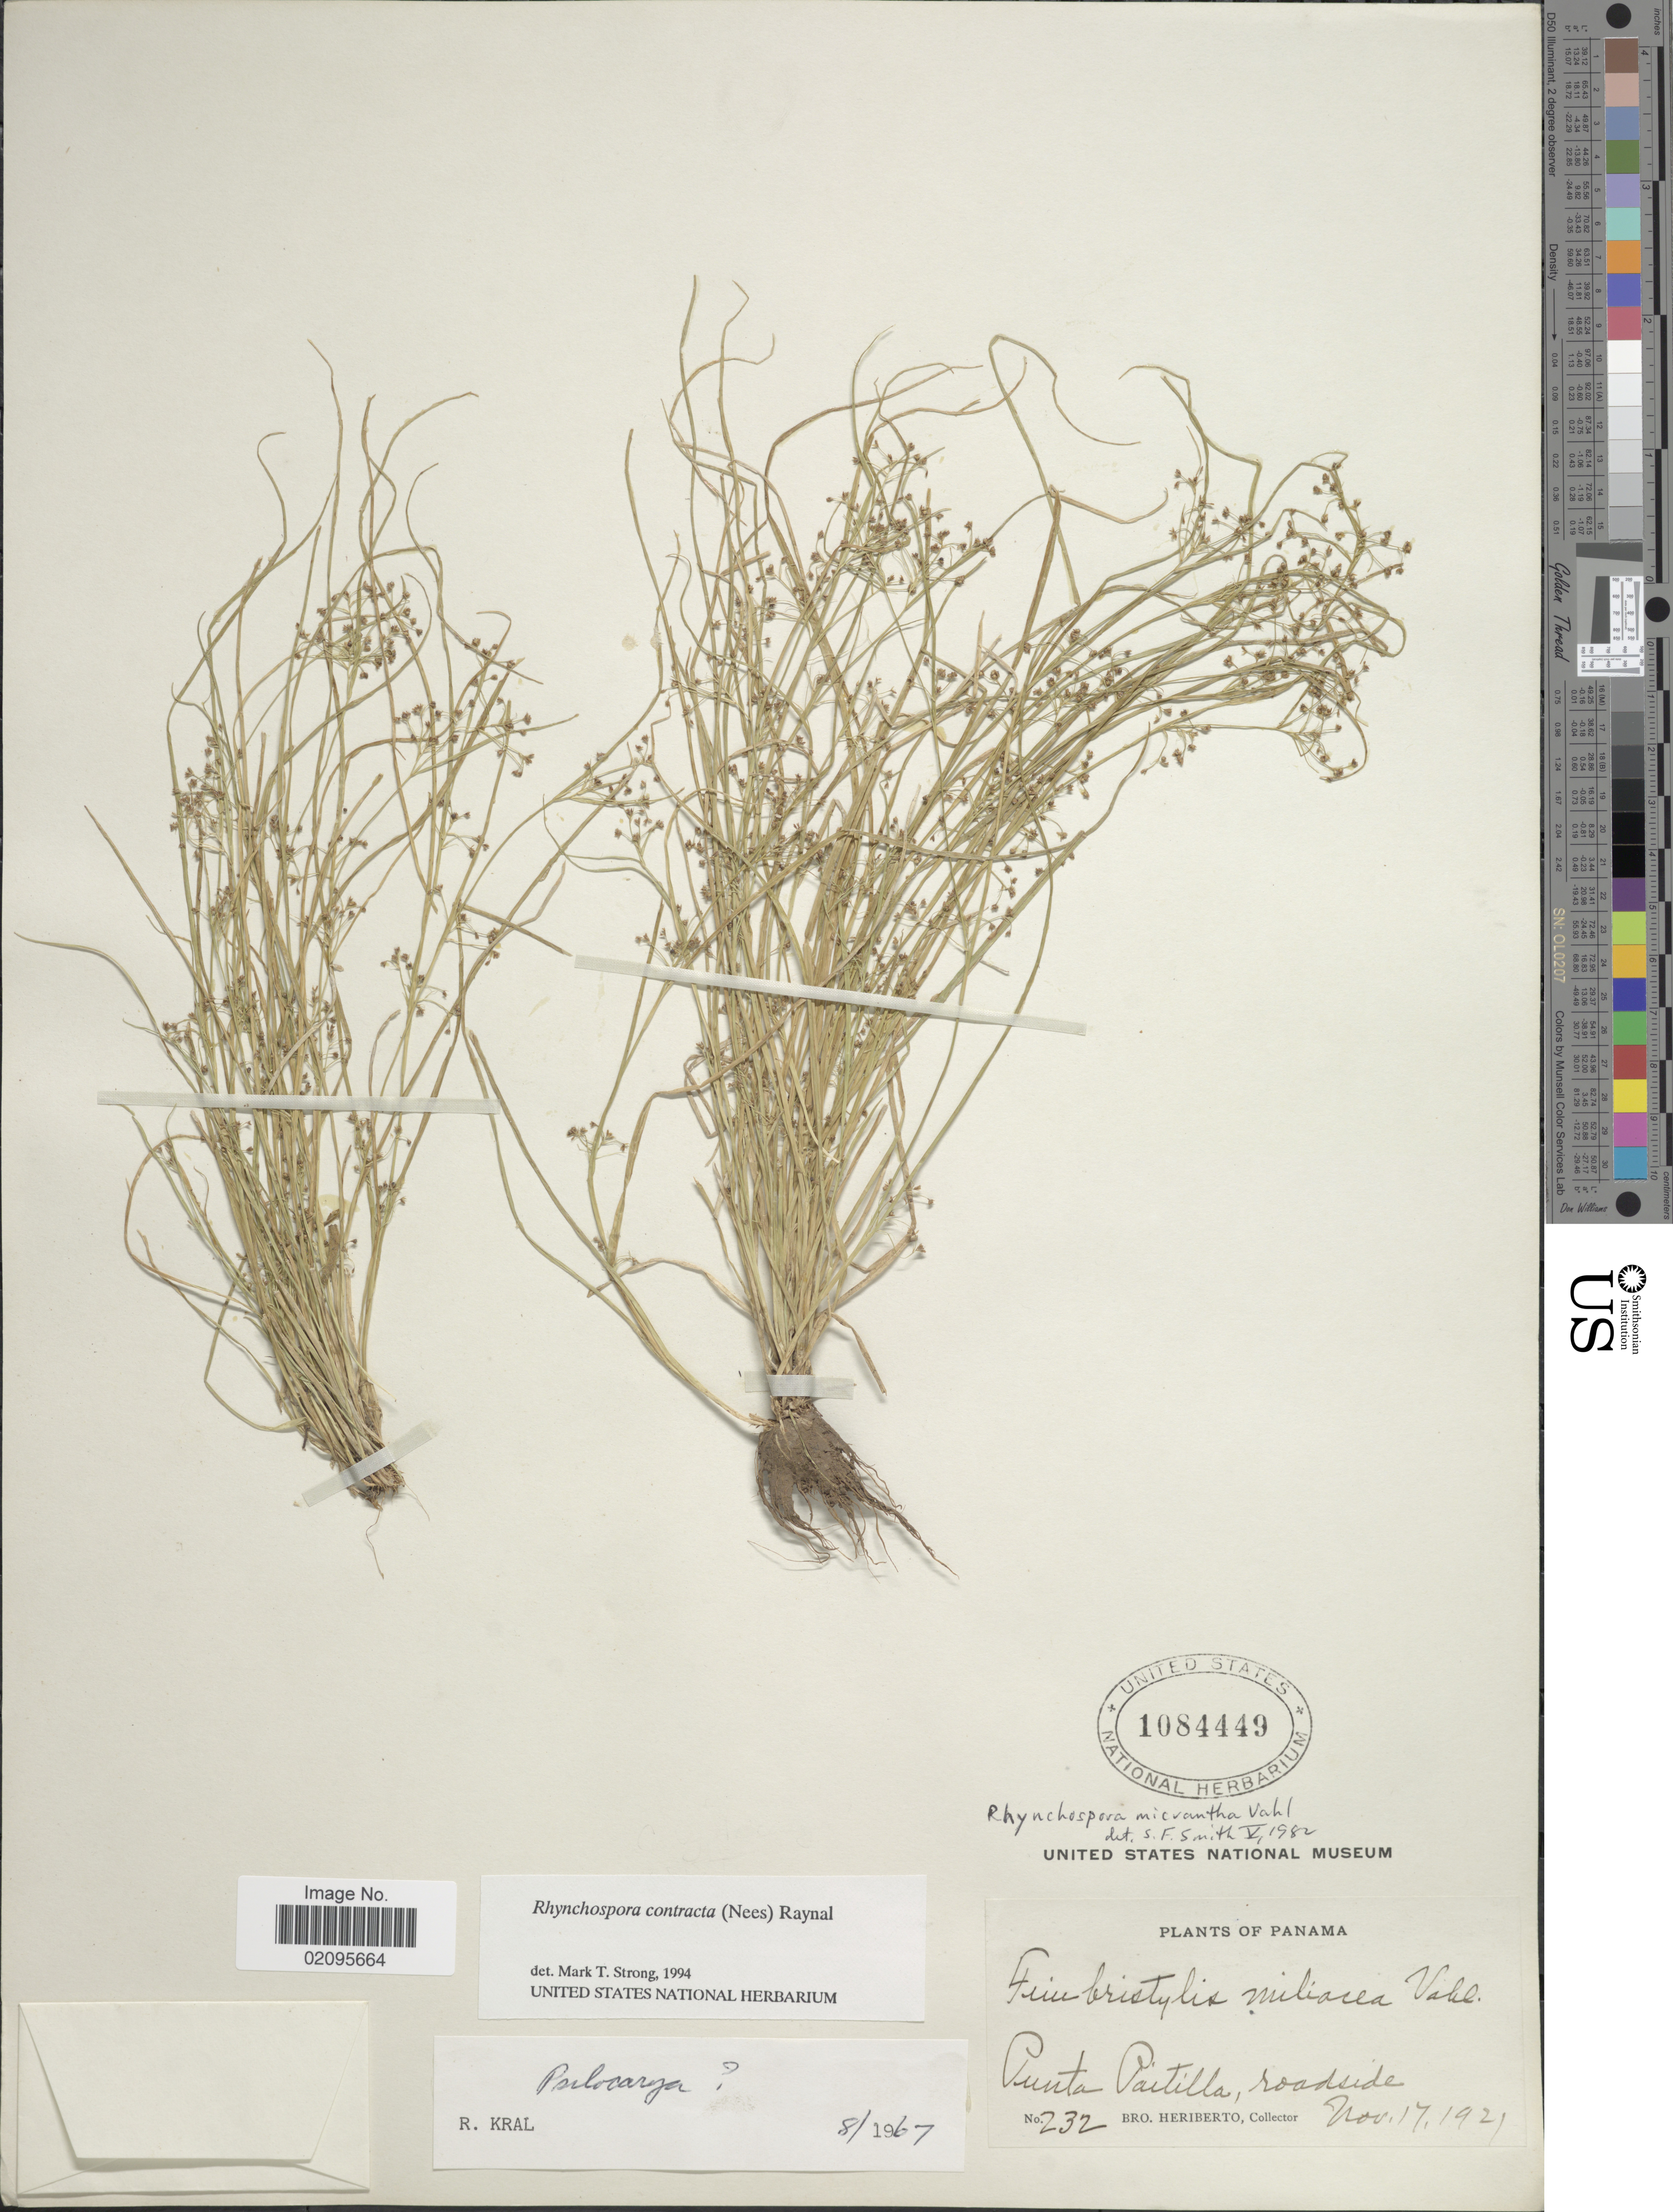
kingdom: Plantae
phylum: Tracheophyta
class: Liliopsida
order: Poales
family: Cyperaceae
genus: Rhynchospora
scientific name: Rhynchospora contracta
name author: (Nees) J. Raynal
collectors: B. Heriberto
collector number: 232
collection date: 1921-11-17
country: Panama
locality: Punta Paitilla, roadside.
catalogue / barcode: US 1084449